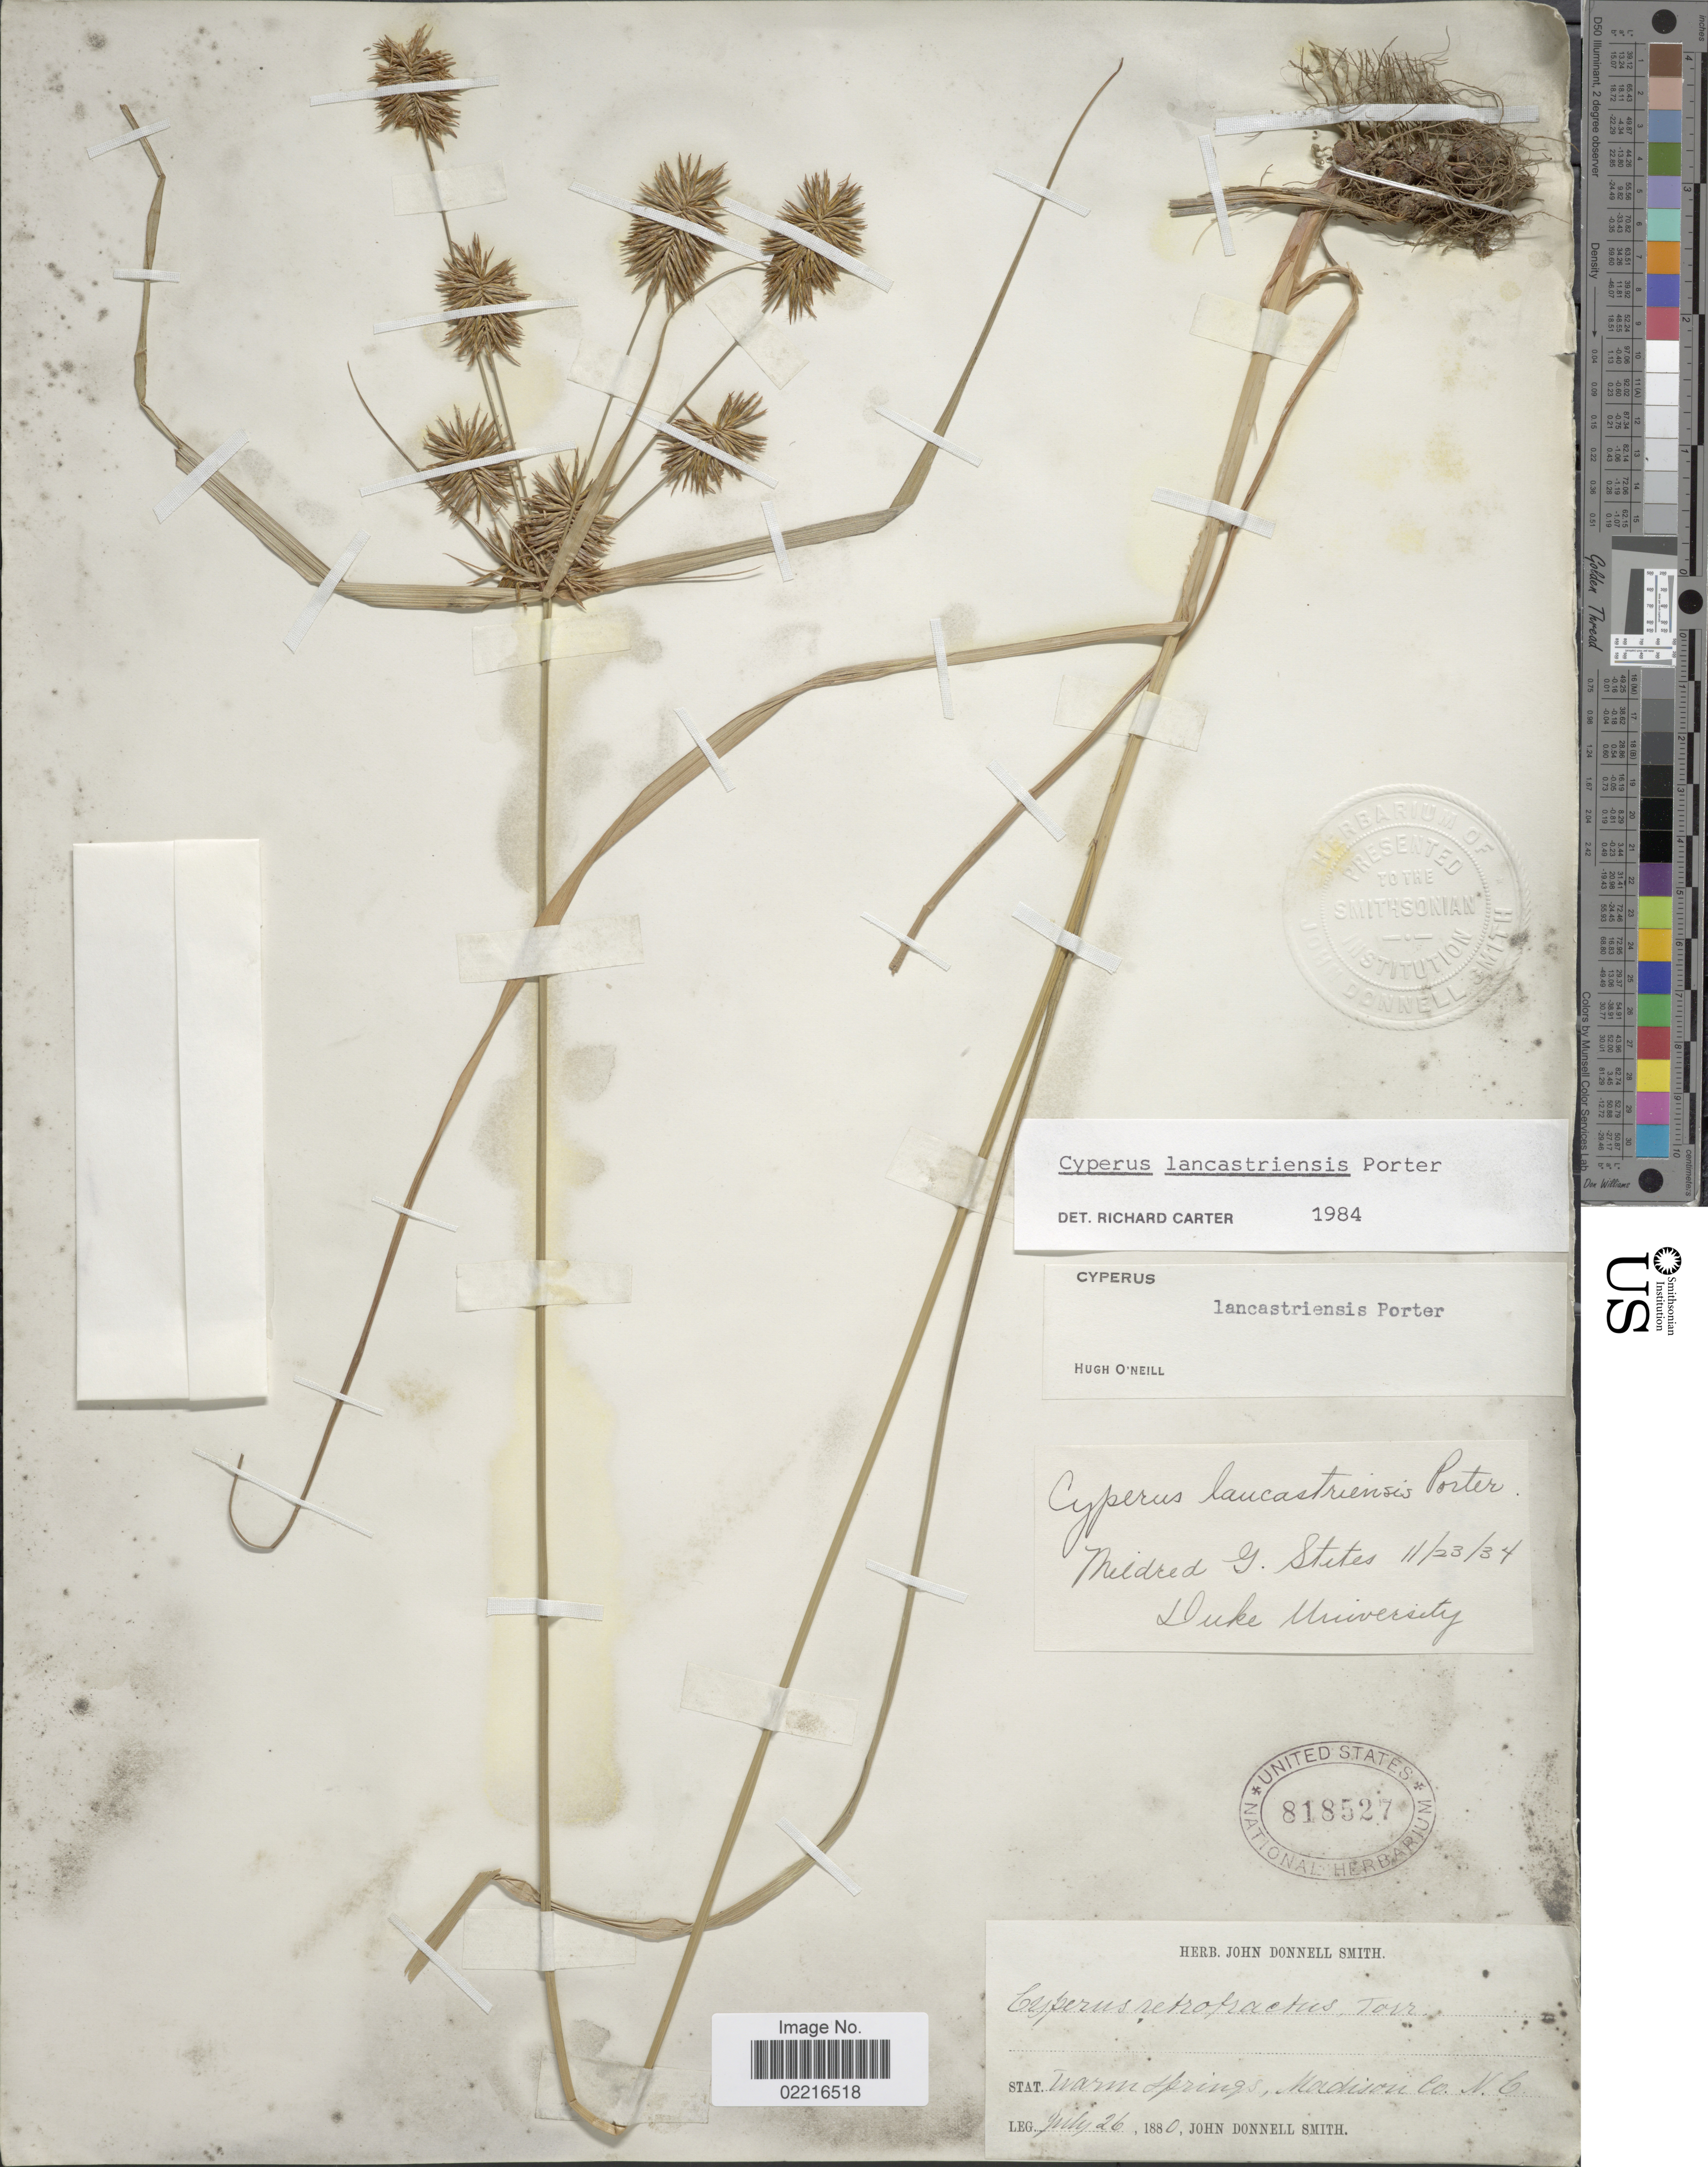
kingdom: Plantae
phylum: Tracheophyta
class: Liliopsida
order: Poales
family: Cyperaceae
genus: Cyperus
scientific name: Cyperus lancastriensis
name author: Porter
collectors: J. Donnell Smith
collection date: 1880-07-26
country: United States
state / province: North Carolina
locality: Warm Springs, Madison Co, N.C.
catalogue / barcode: US 818527